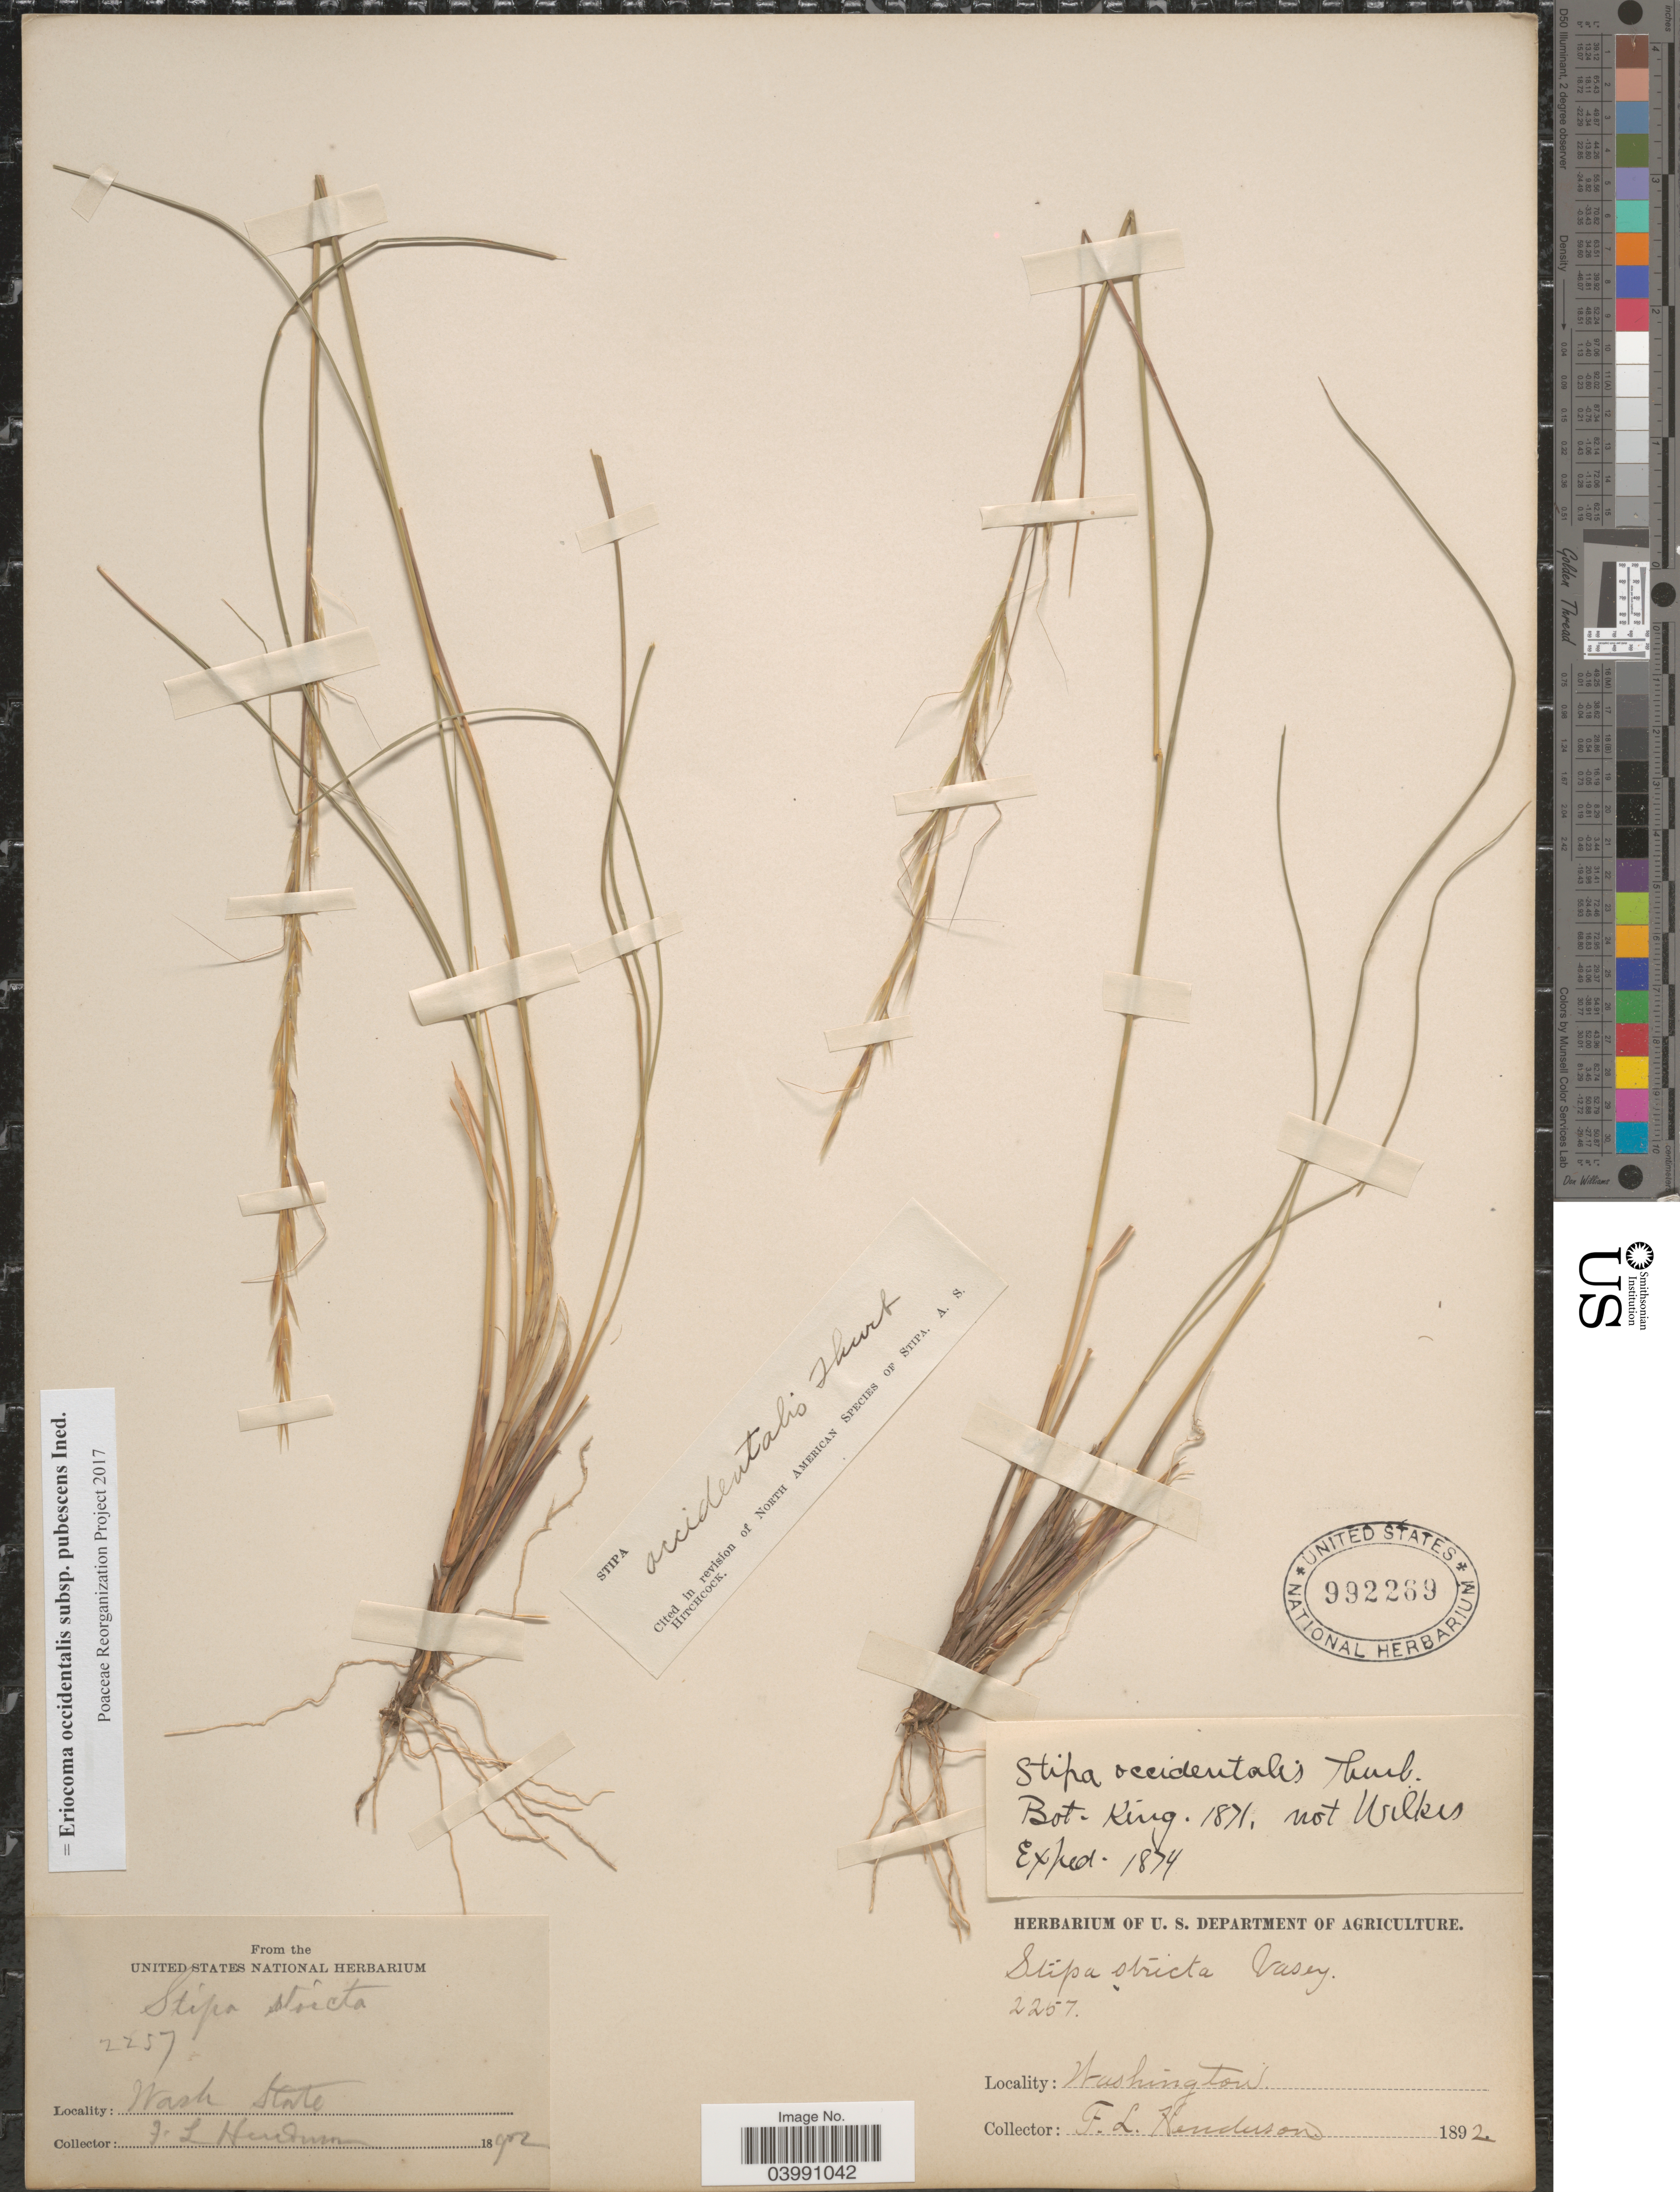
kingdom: Plantae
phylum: Tracheophyta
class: Liliopsida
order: Poales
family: Poaceae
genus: Eriocoma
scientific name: Eriocoma occidentalis subsp. pubescens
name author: (Vasey) Romasch.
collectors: F. Henderson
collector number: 2257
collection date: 1892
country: United States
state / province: Washington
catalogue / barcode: US 992269